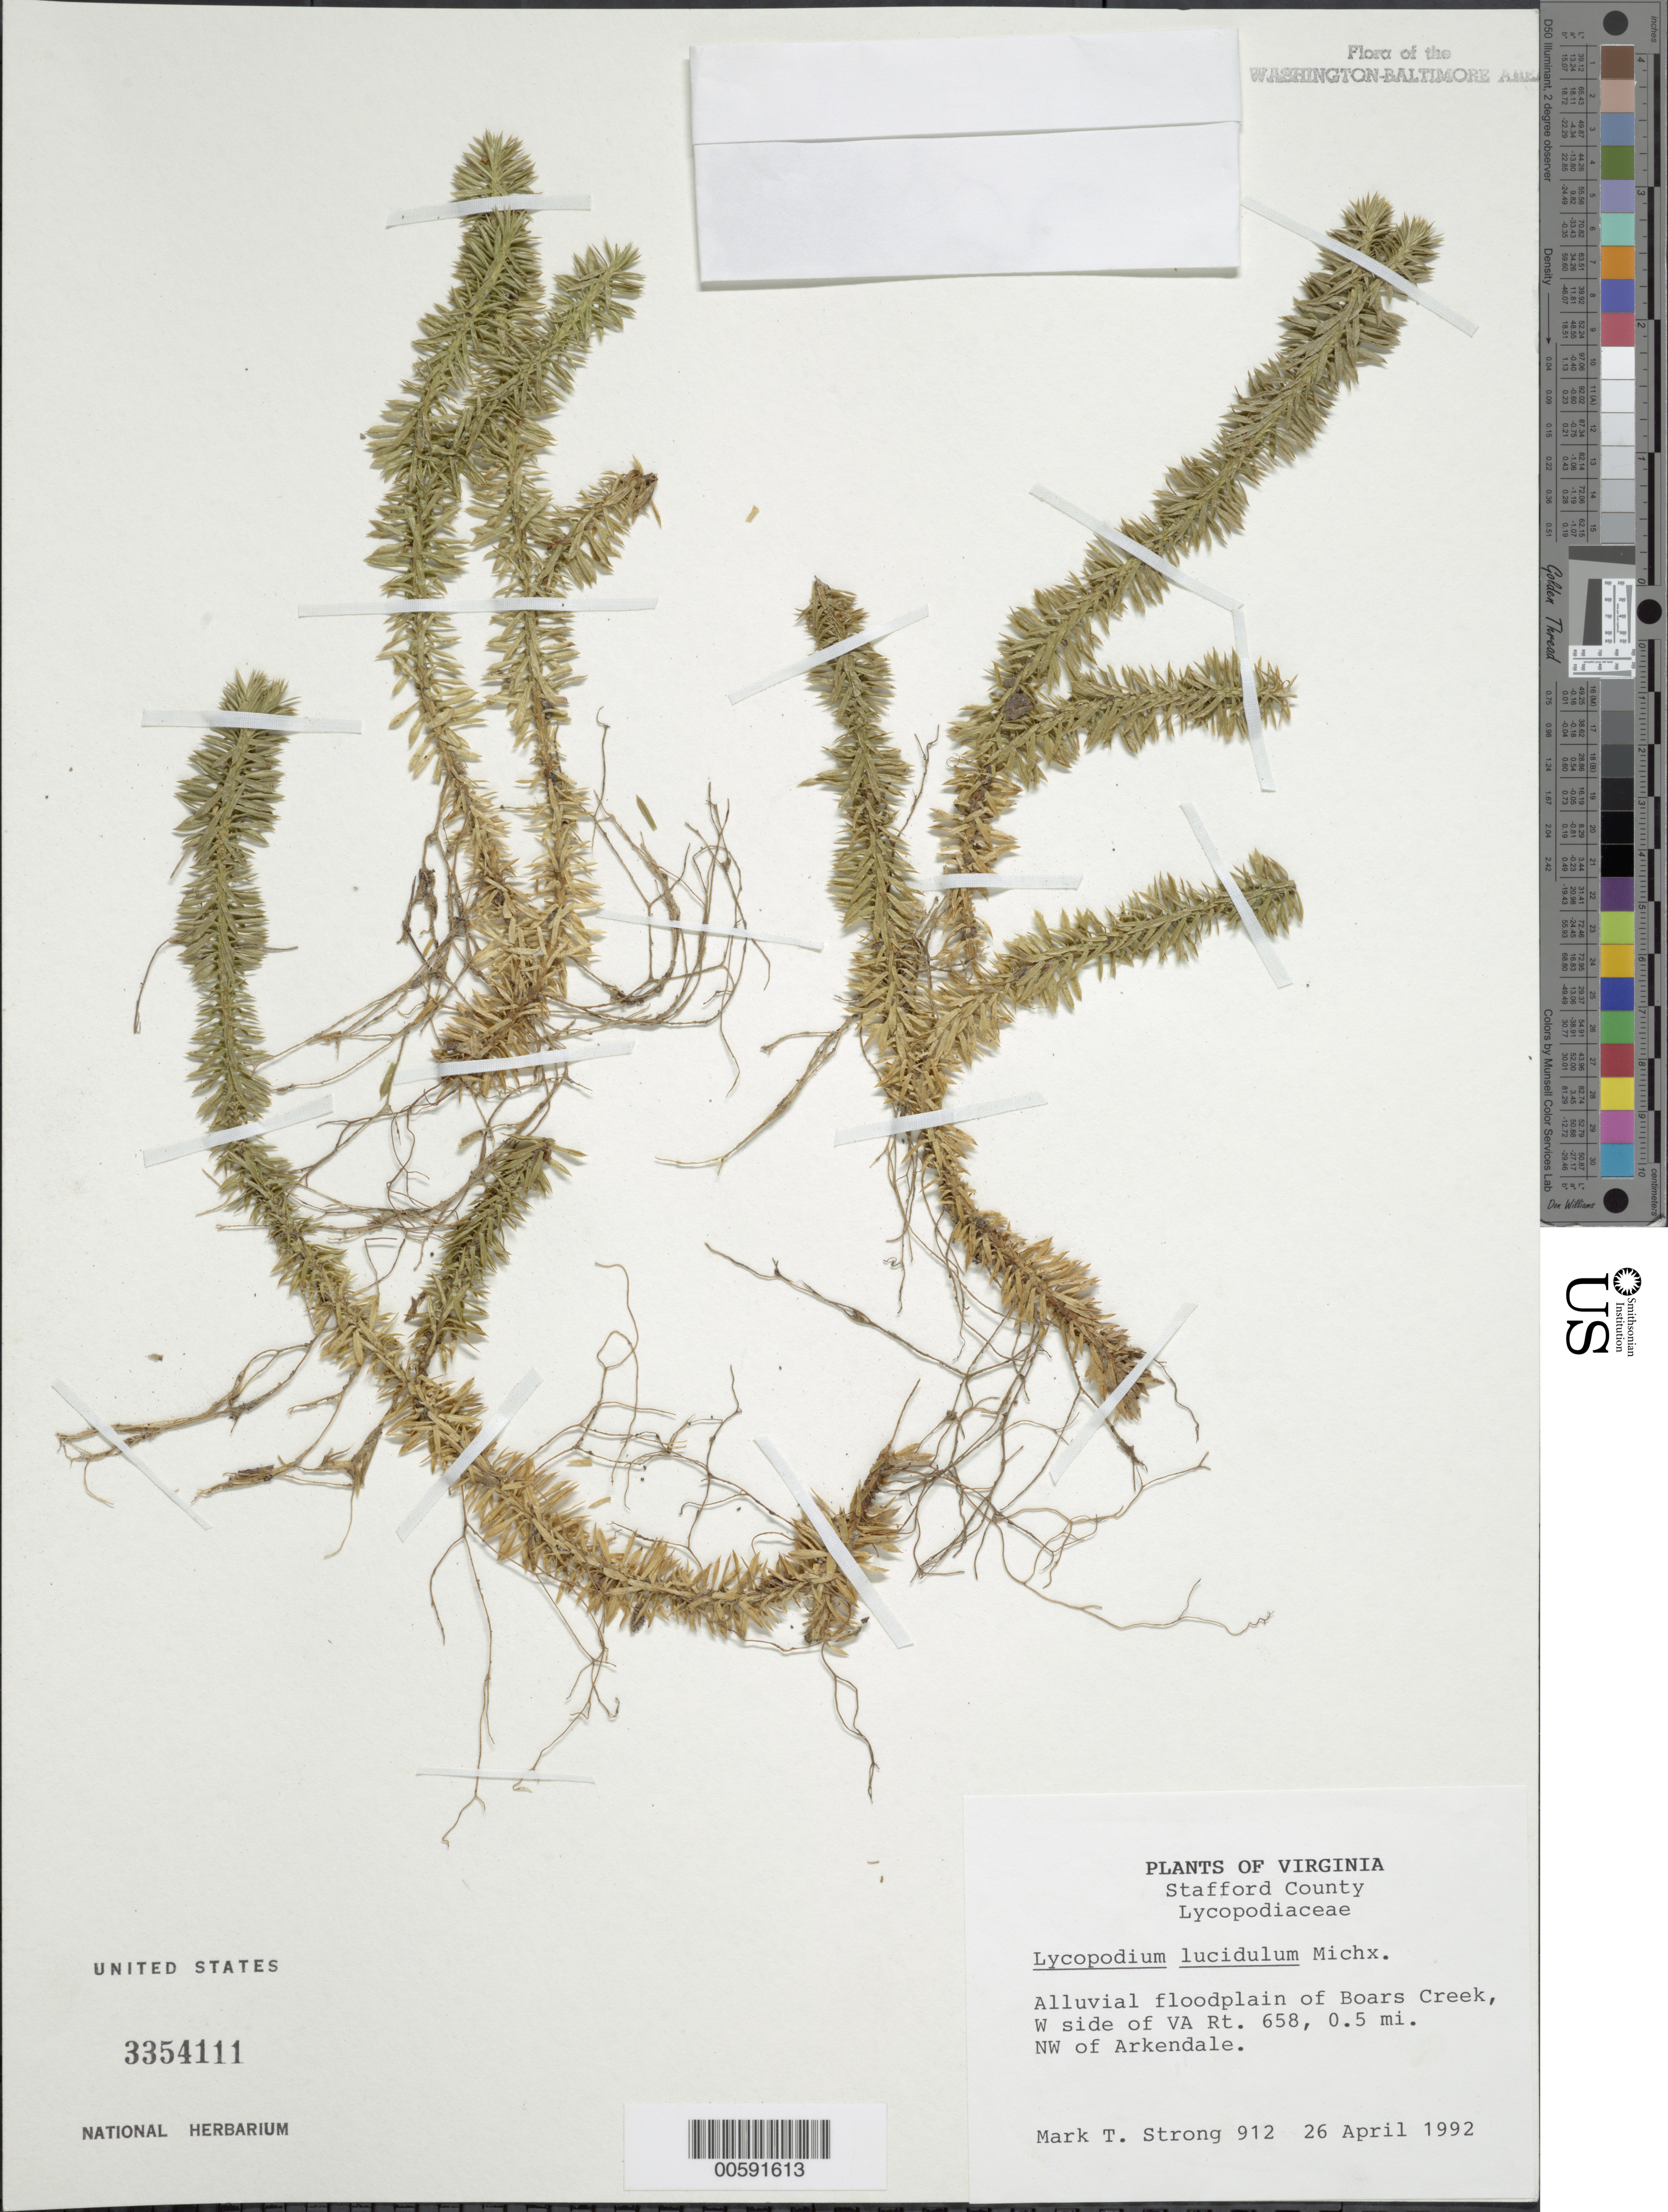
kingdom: Plantae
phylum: Tracheophyta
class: Lycopodiopsida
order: Lycopodiales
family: Lycopodiaceae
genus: Huperzia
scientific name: Huperzia lucidula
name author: (Michx.) Trevis.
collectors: M. T. Strong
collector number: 912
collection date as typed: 26 Apr 1992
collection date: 1992-04-26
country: United States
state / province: Virginia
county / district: Stafford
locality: Boars Creek, W of Va Rt. 658, NW of Arkendale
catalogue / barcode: US 3354111